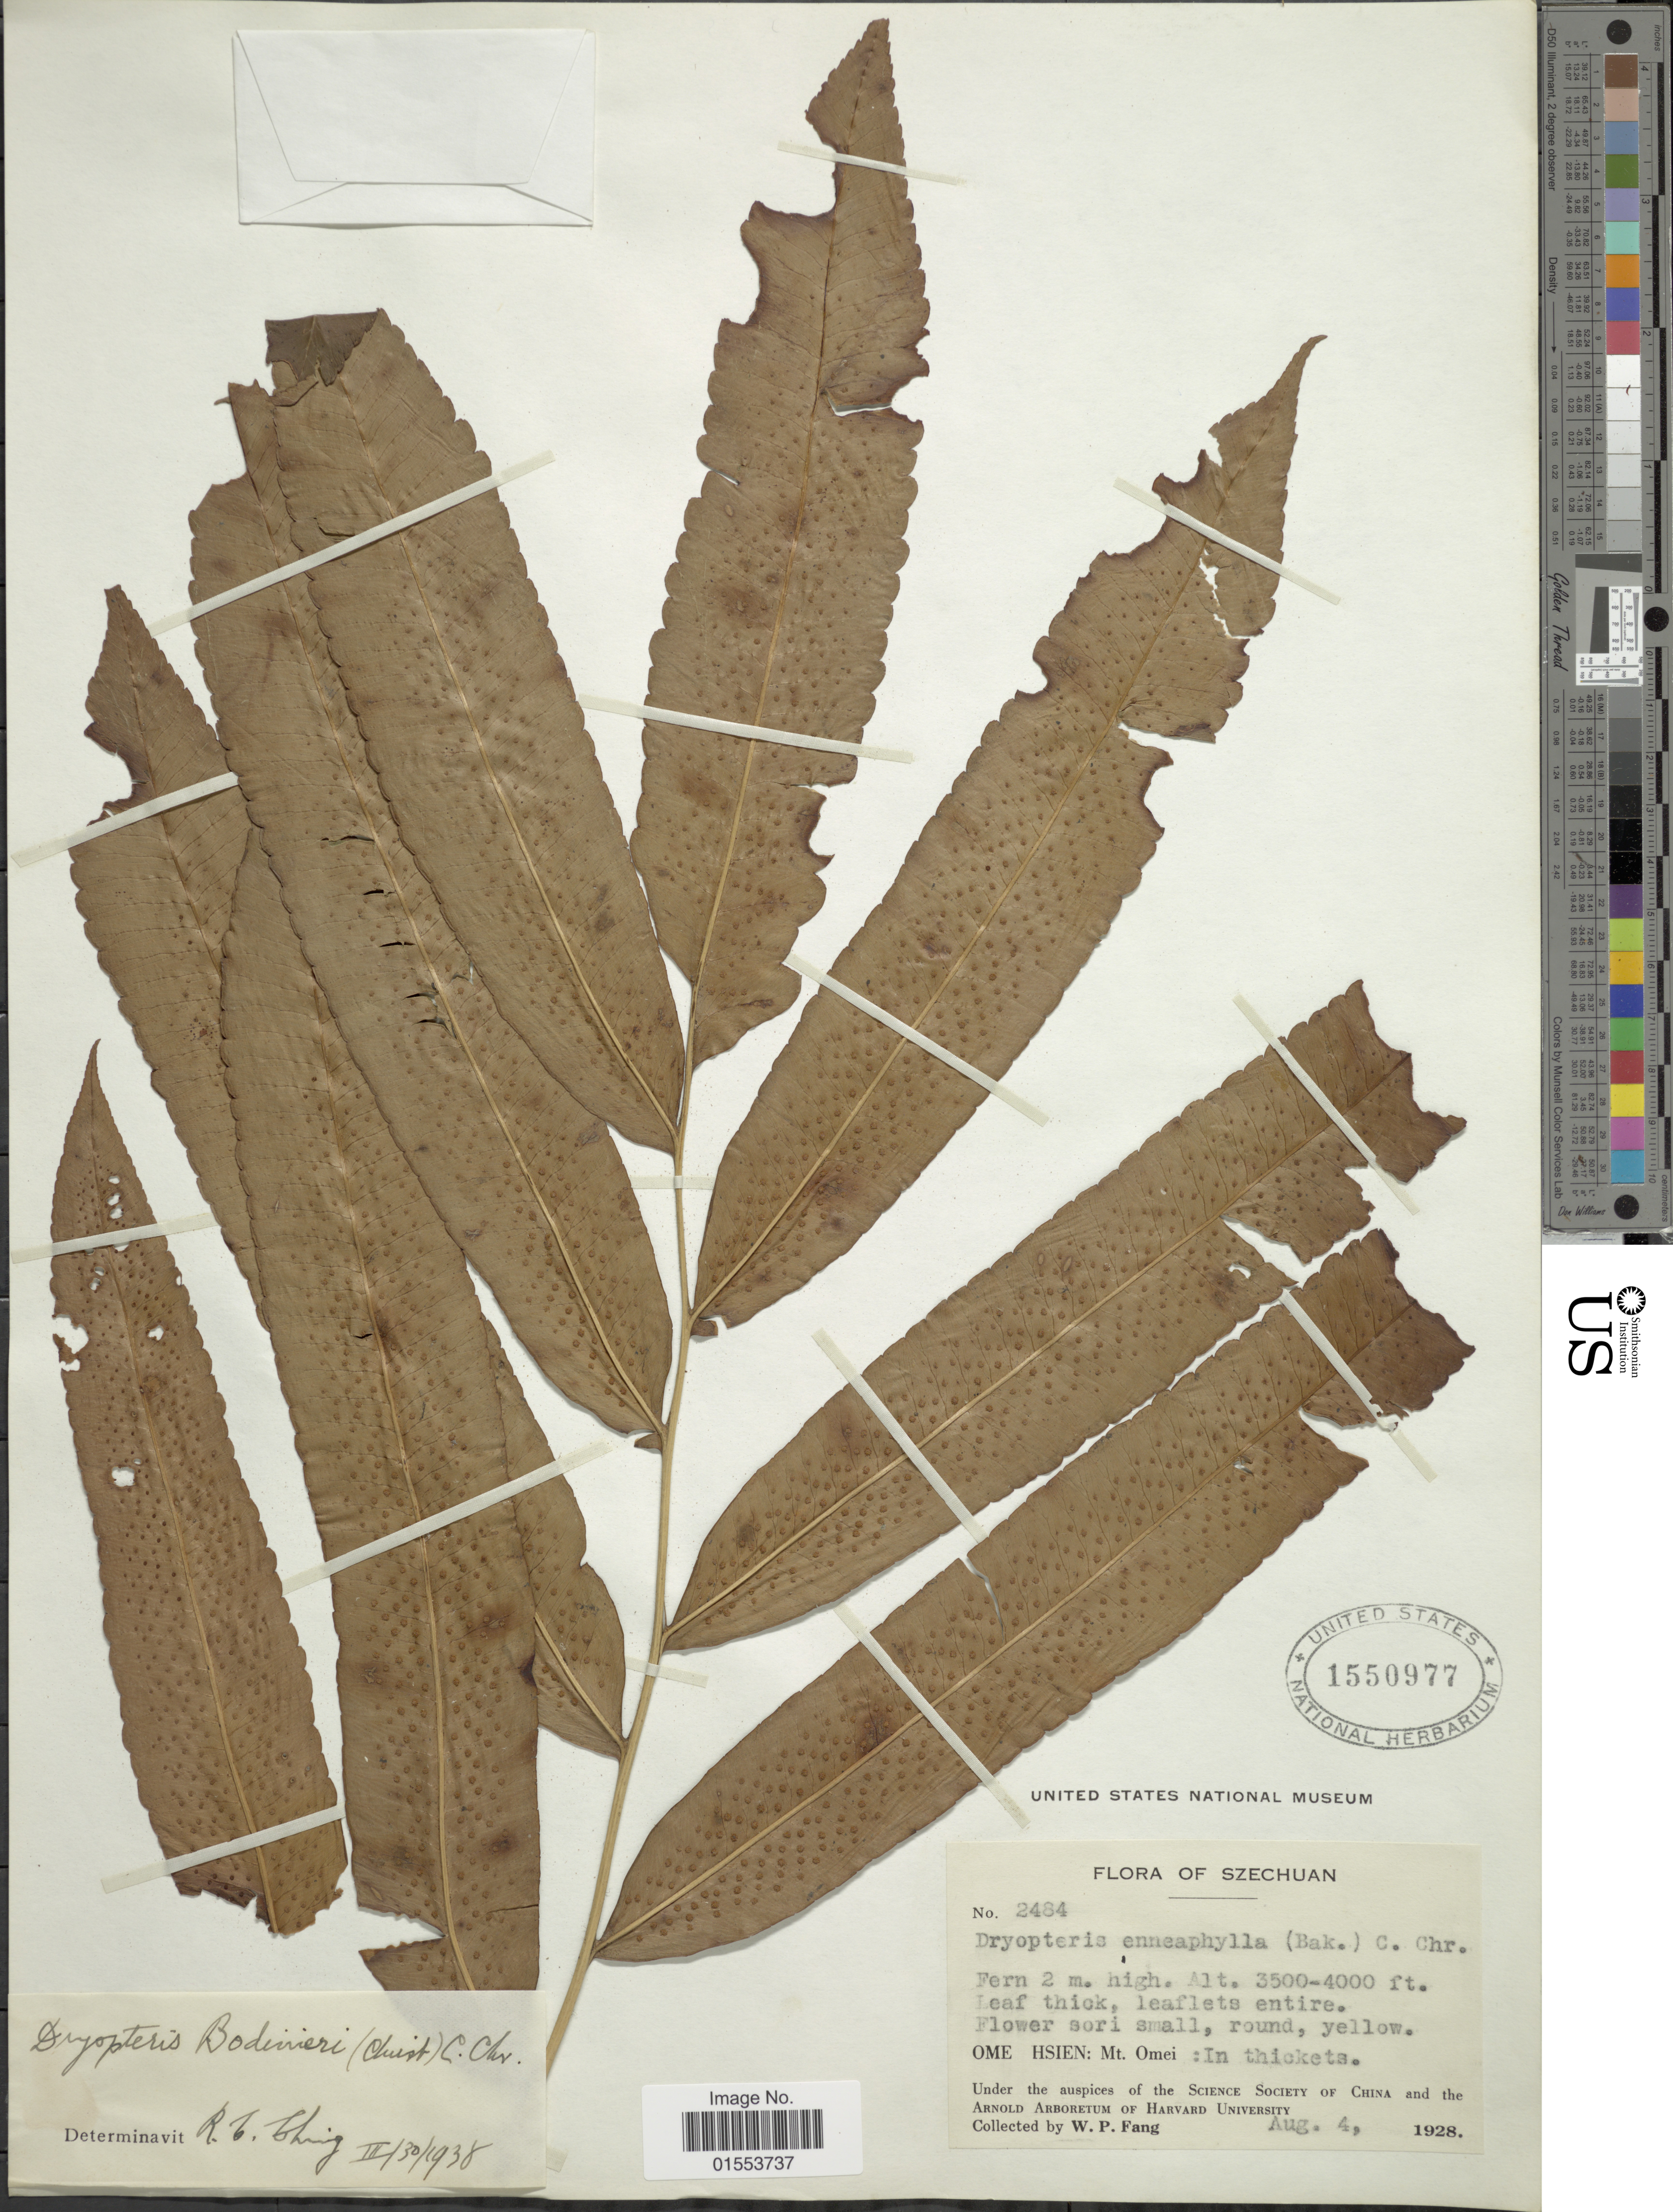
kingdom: Plantae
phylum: Tracheophyta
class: Polypodiopsida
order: Polypodiales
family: Dryopteridaceae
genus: Dryopteris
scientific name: Dryopteris bodinieri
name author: (Christ) C. Chr.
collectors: W. P. Fang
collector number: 2484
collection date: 1928-08-04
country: China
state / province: Sichuan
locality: Szechuan, Ome Hsien: Mt. Omei: in thickets.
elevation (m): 1067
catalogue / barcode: US 1550977